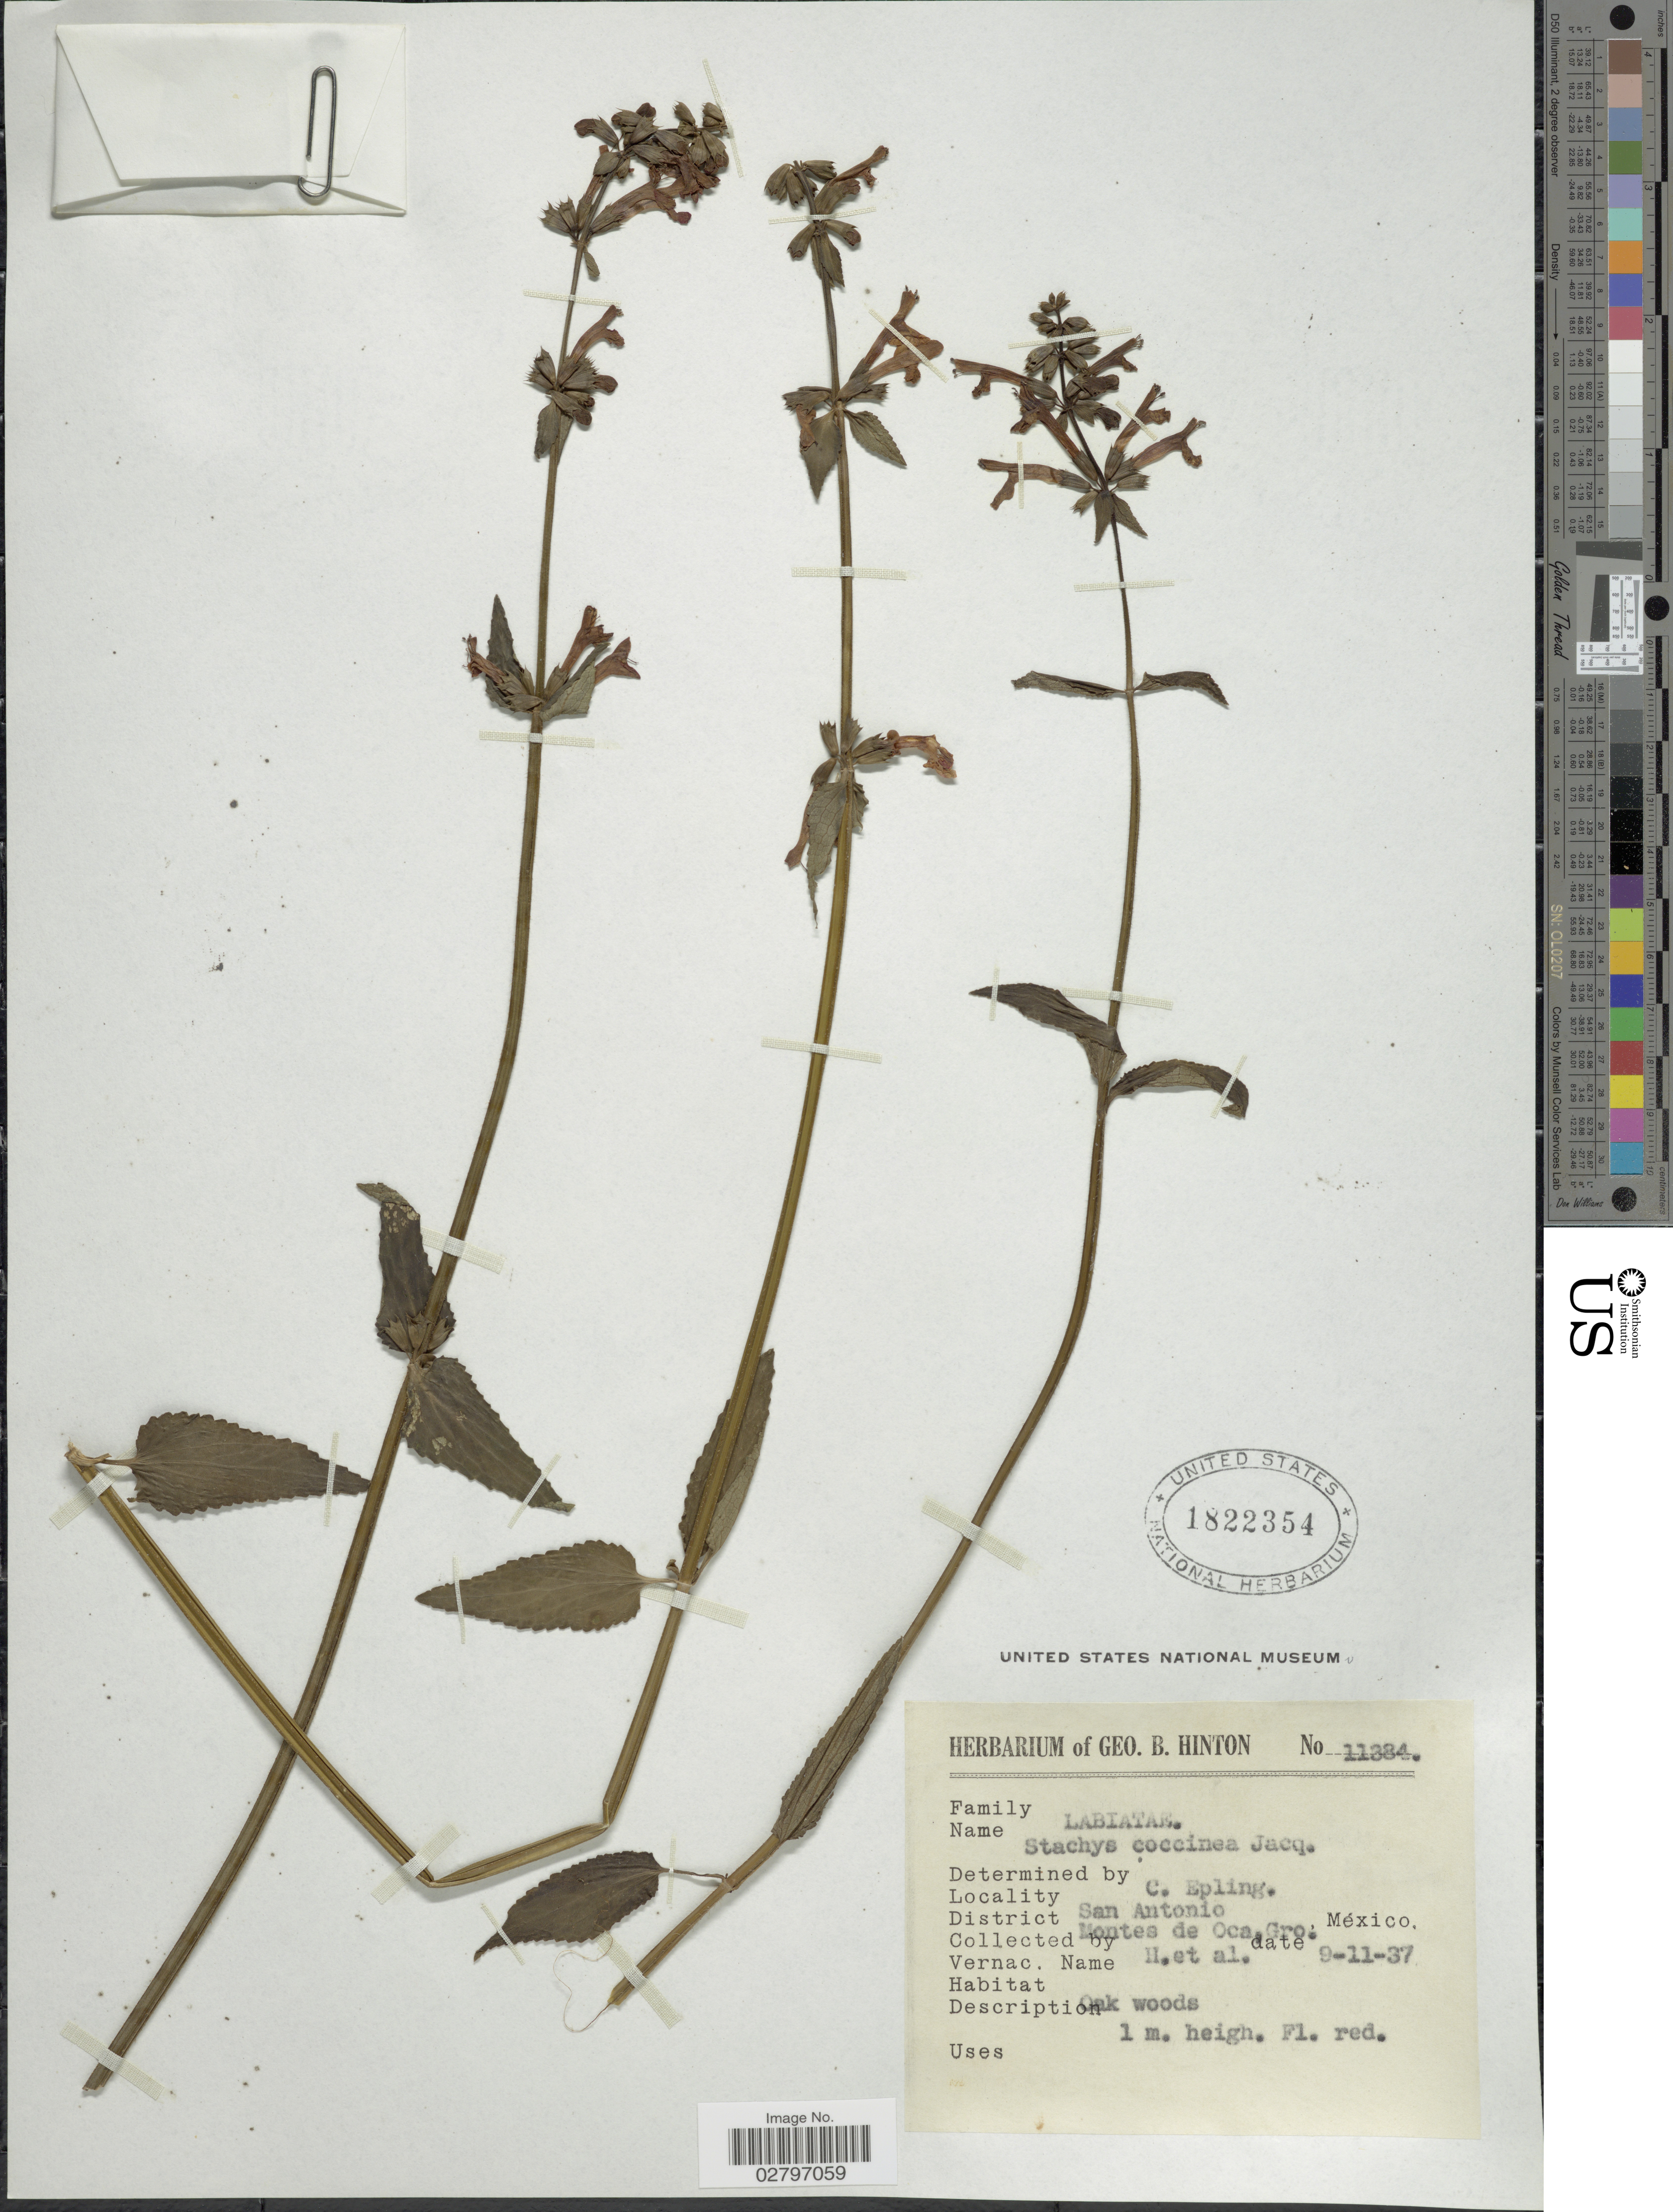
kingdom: Plantae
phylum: Tracheophyta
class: Magnoliopsida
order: Lamiales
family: Lamiaceae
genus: Stachys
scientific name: Stachys coccinea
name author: Ortega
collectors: G. B. Hinton & et al.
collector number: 11384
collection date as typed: Transcribed d/m/y: 9/11/37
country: Mexico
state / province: Guerrero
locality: San Antonio, District Montes de Oca, Gro., México.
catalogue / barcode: US 1822354